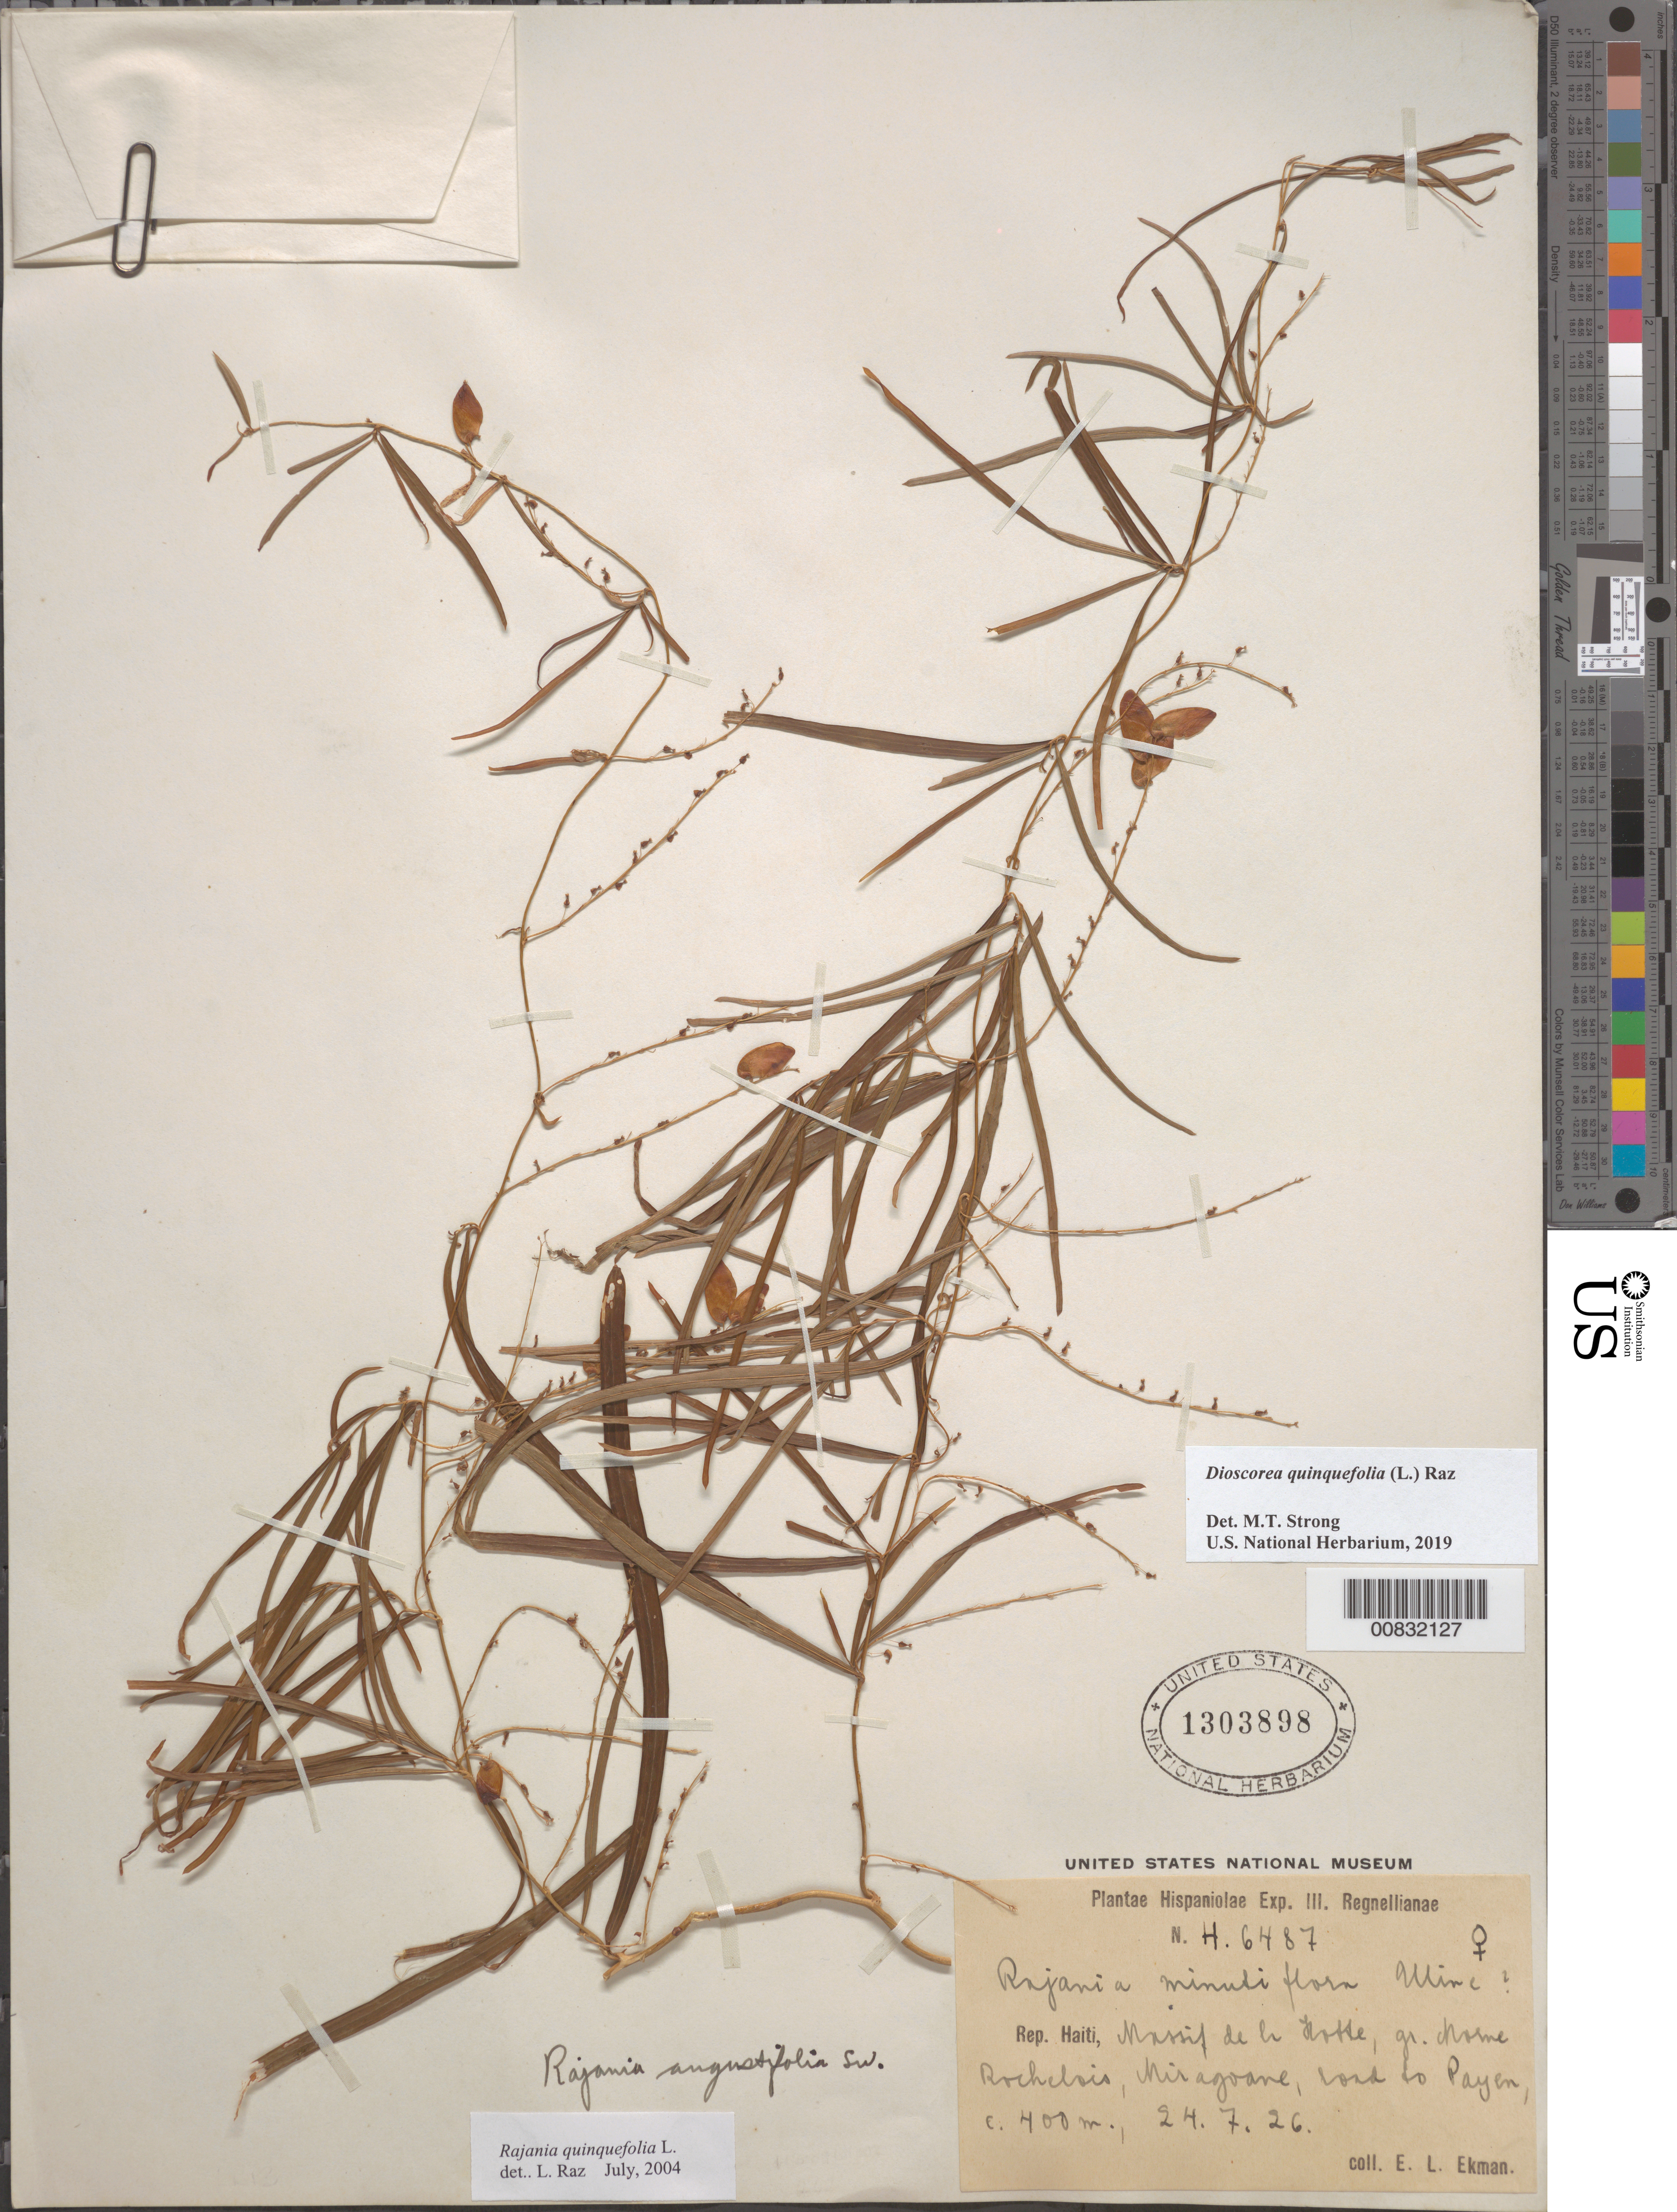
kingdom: Plantae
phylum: Tracheophyta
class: Liliopsida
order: Dioscoreales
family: Dioscoreaceae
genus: Dioscorea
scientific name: Dioscorea quinquefolia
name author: (L.) Raz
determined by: Strong, M. T., (US), Smithsonian Institution - National Museum of Natural History (UNITED STATES)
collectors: E. L. Ekman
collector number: H 6487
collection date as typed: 24 Jul 1926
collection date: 1926-07-24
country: Haiti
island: Hispaniola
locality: Massif de la Hotte, Gr. Morne Rochelois, Miragoane, road to Payen.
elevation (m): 400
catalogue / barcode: US 1303898